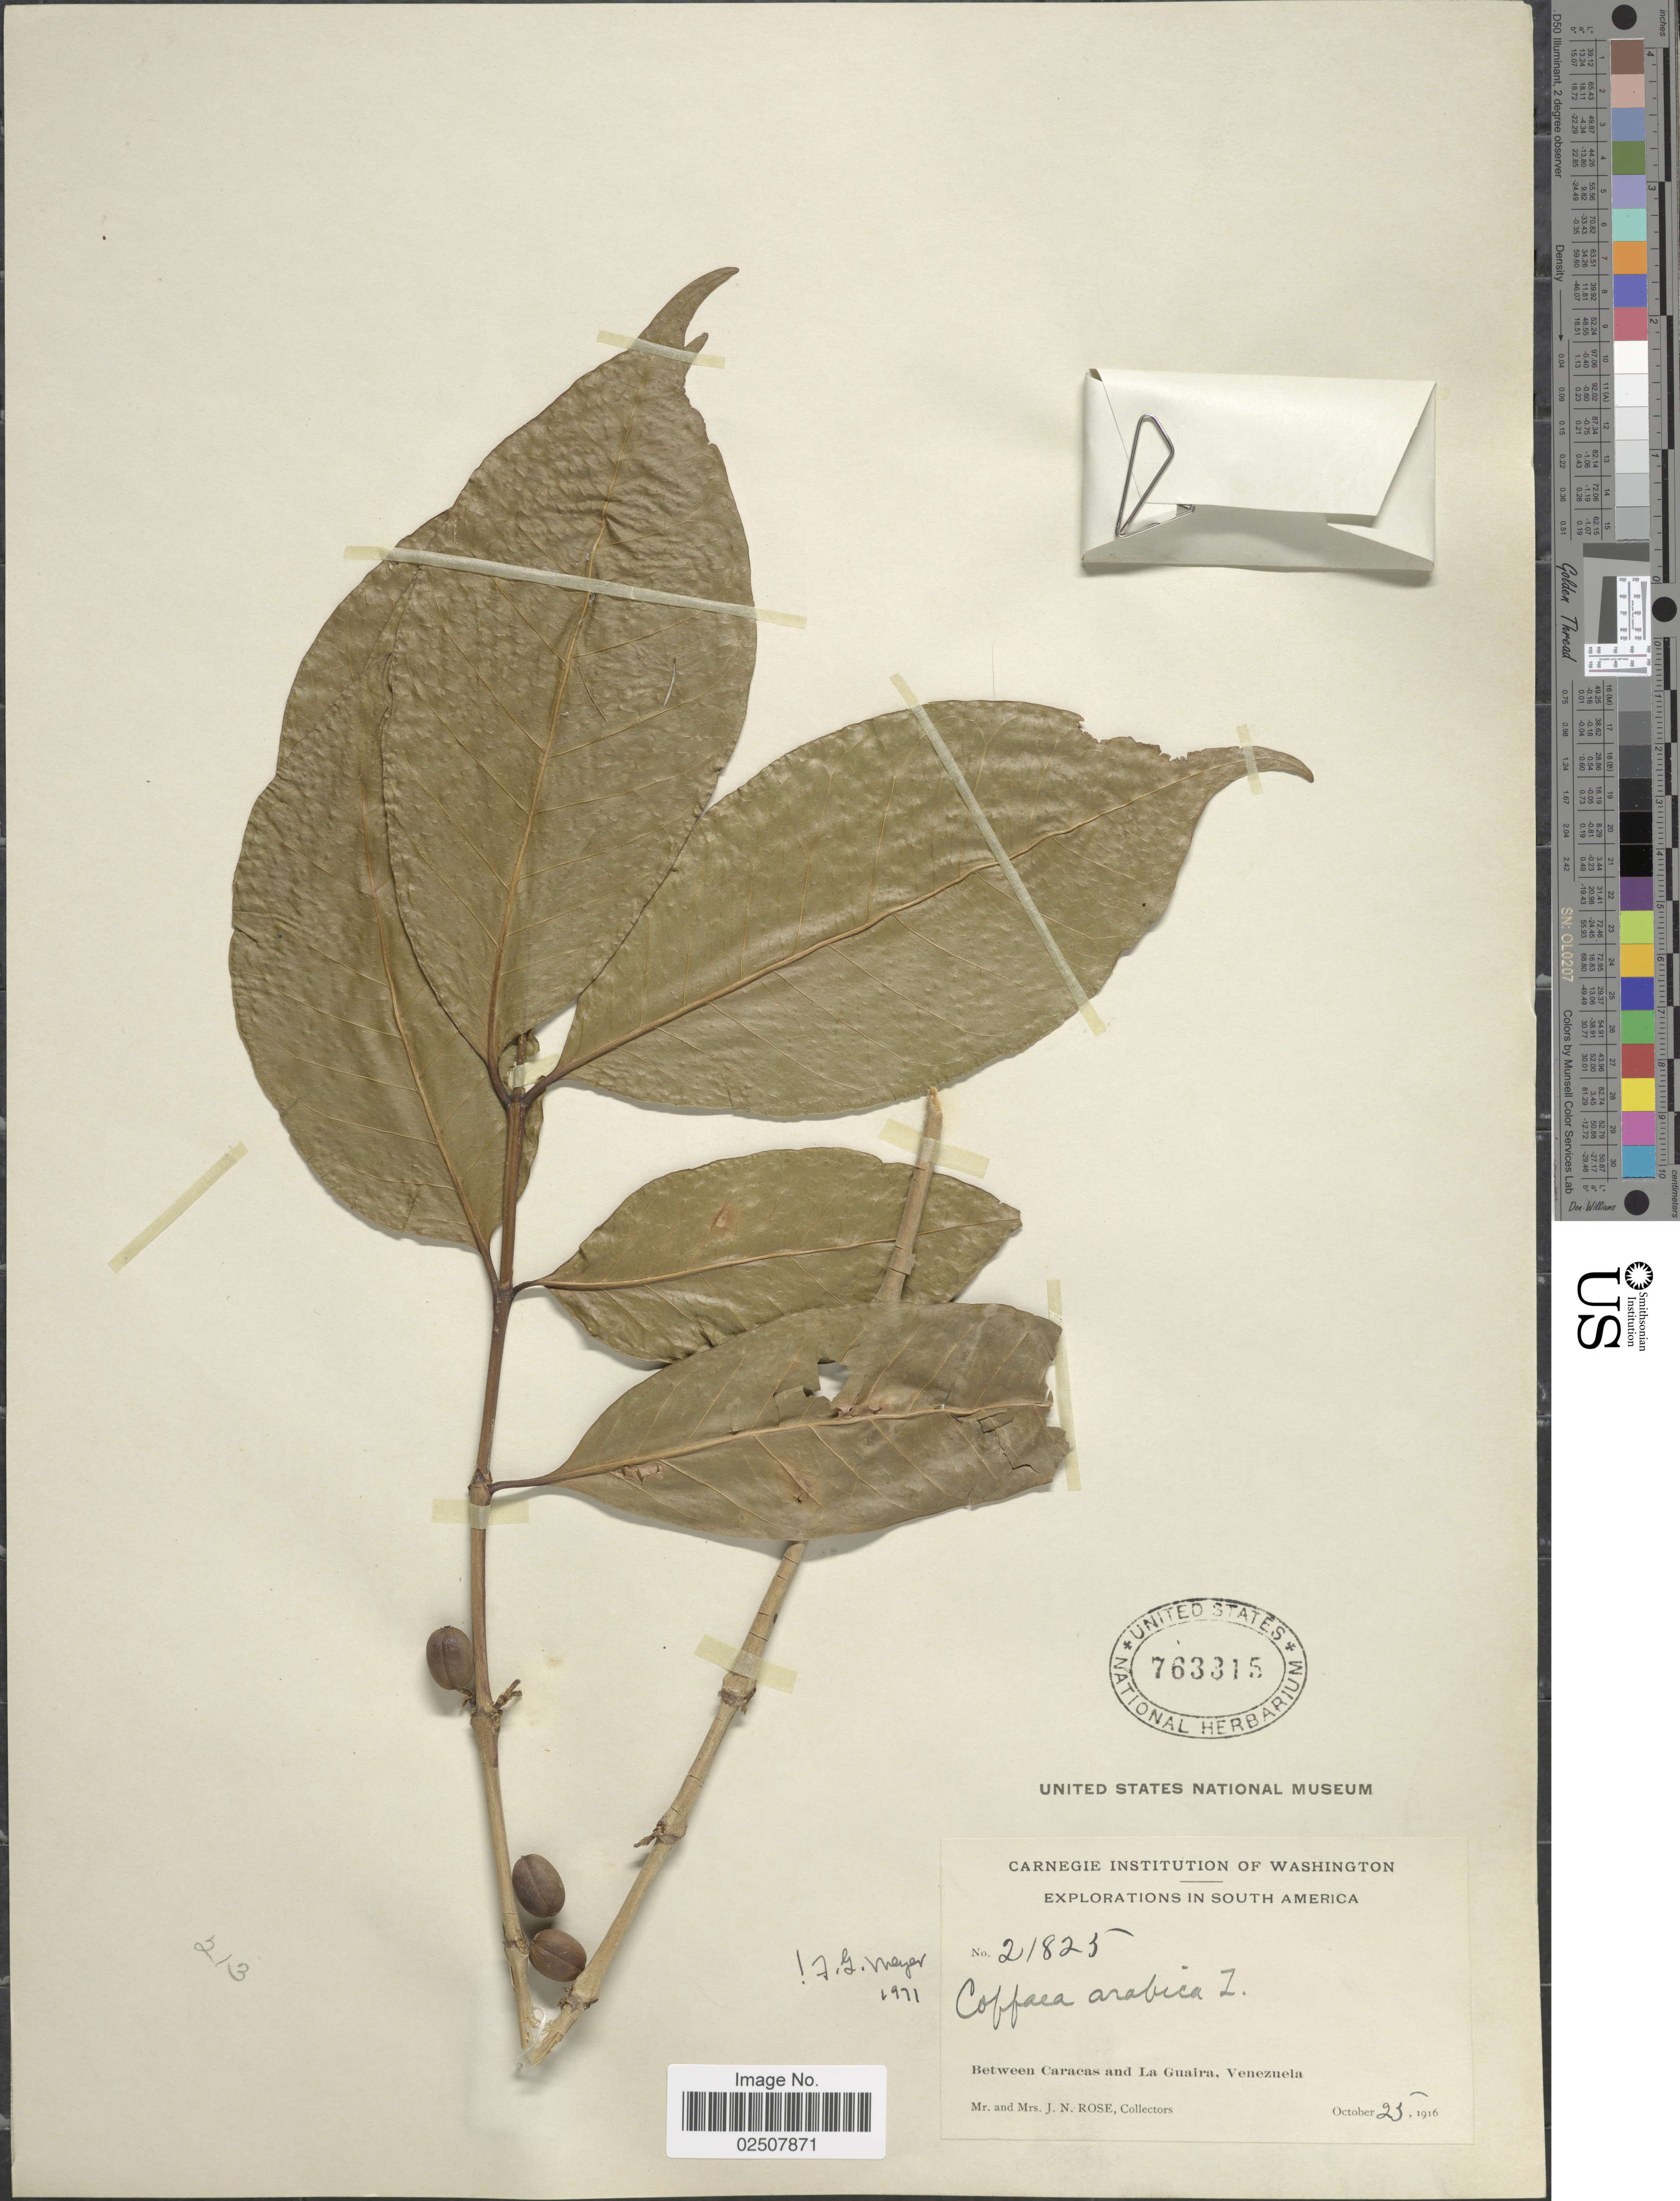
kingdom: Plantae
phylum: Tracheophyta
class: Magnoliopsida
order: Gentianales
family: Rubiaceae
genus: Coffea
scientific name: Coffea arabica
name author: L.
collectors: J. N. Rose & L. B. Rose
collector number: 21825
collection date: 1916-10-25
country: Venezuela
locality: Between Caracas and La Guaira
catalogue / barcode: US 763315